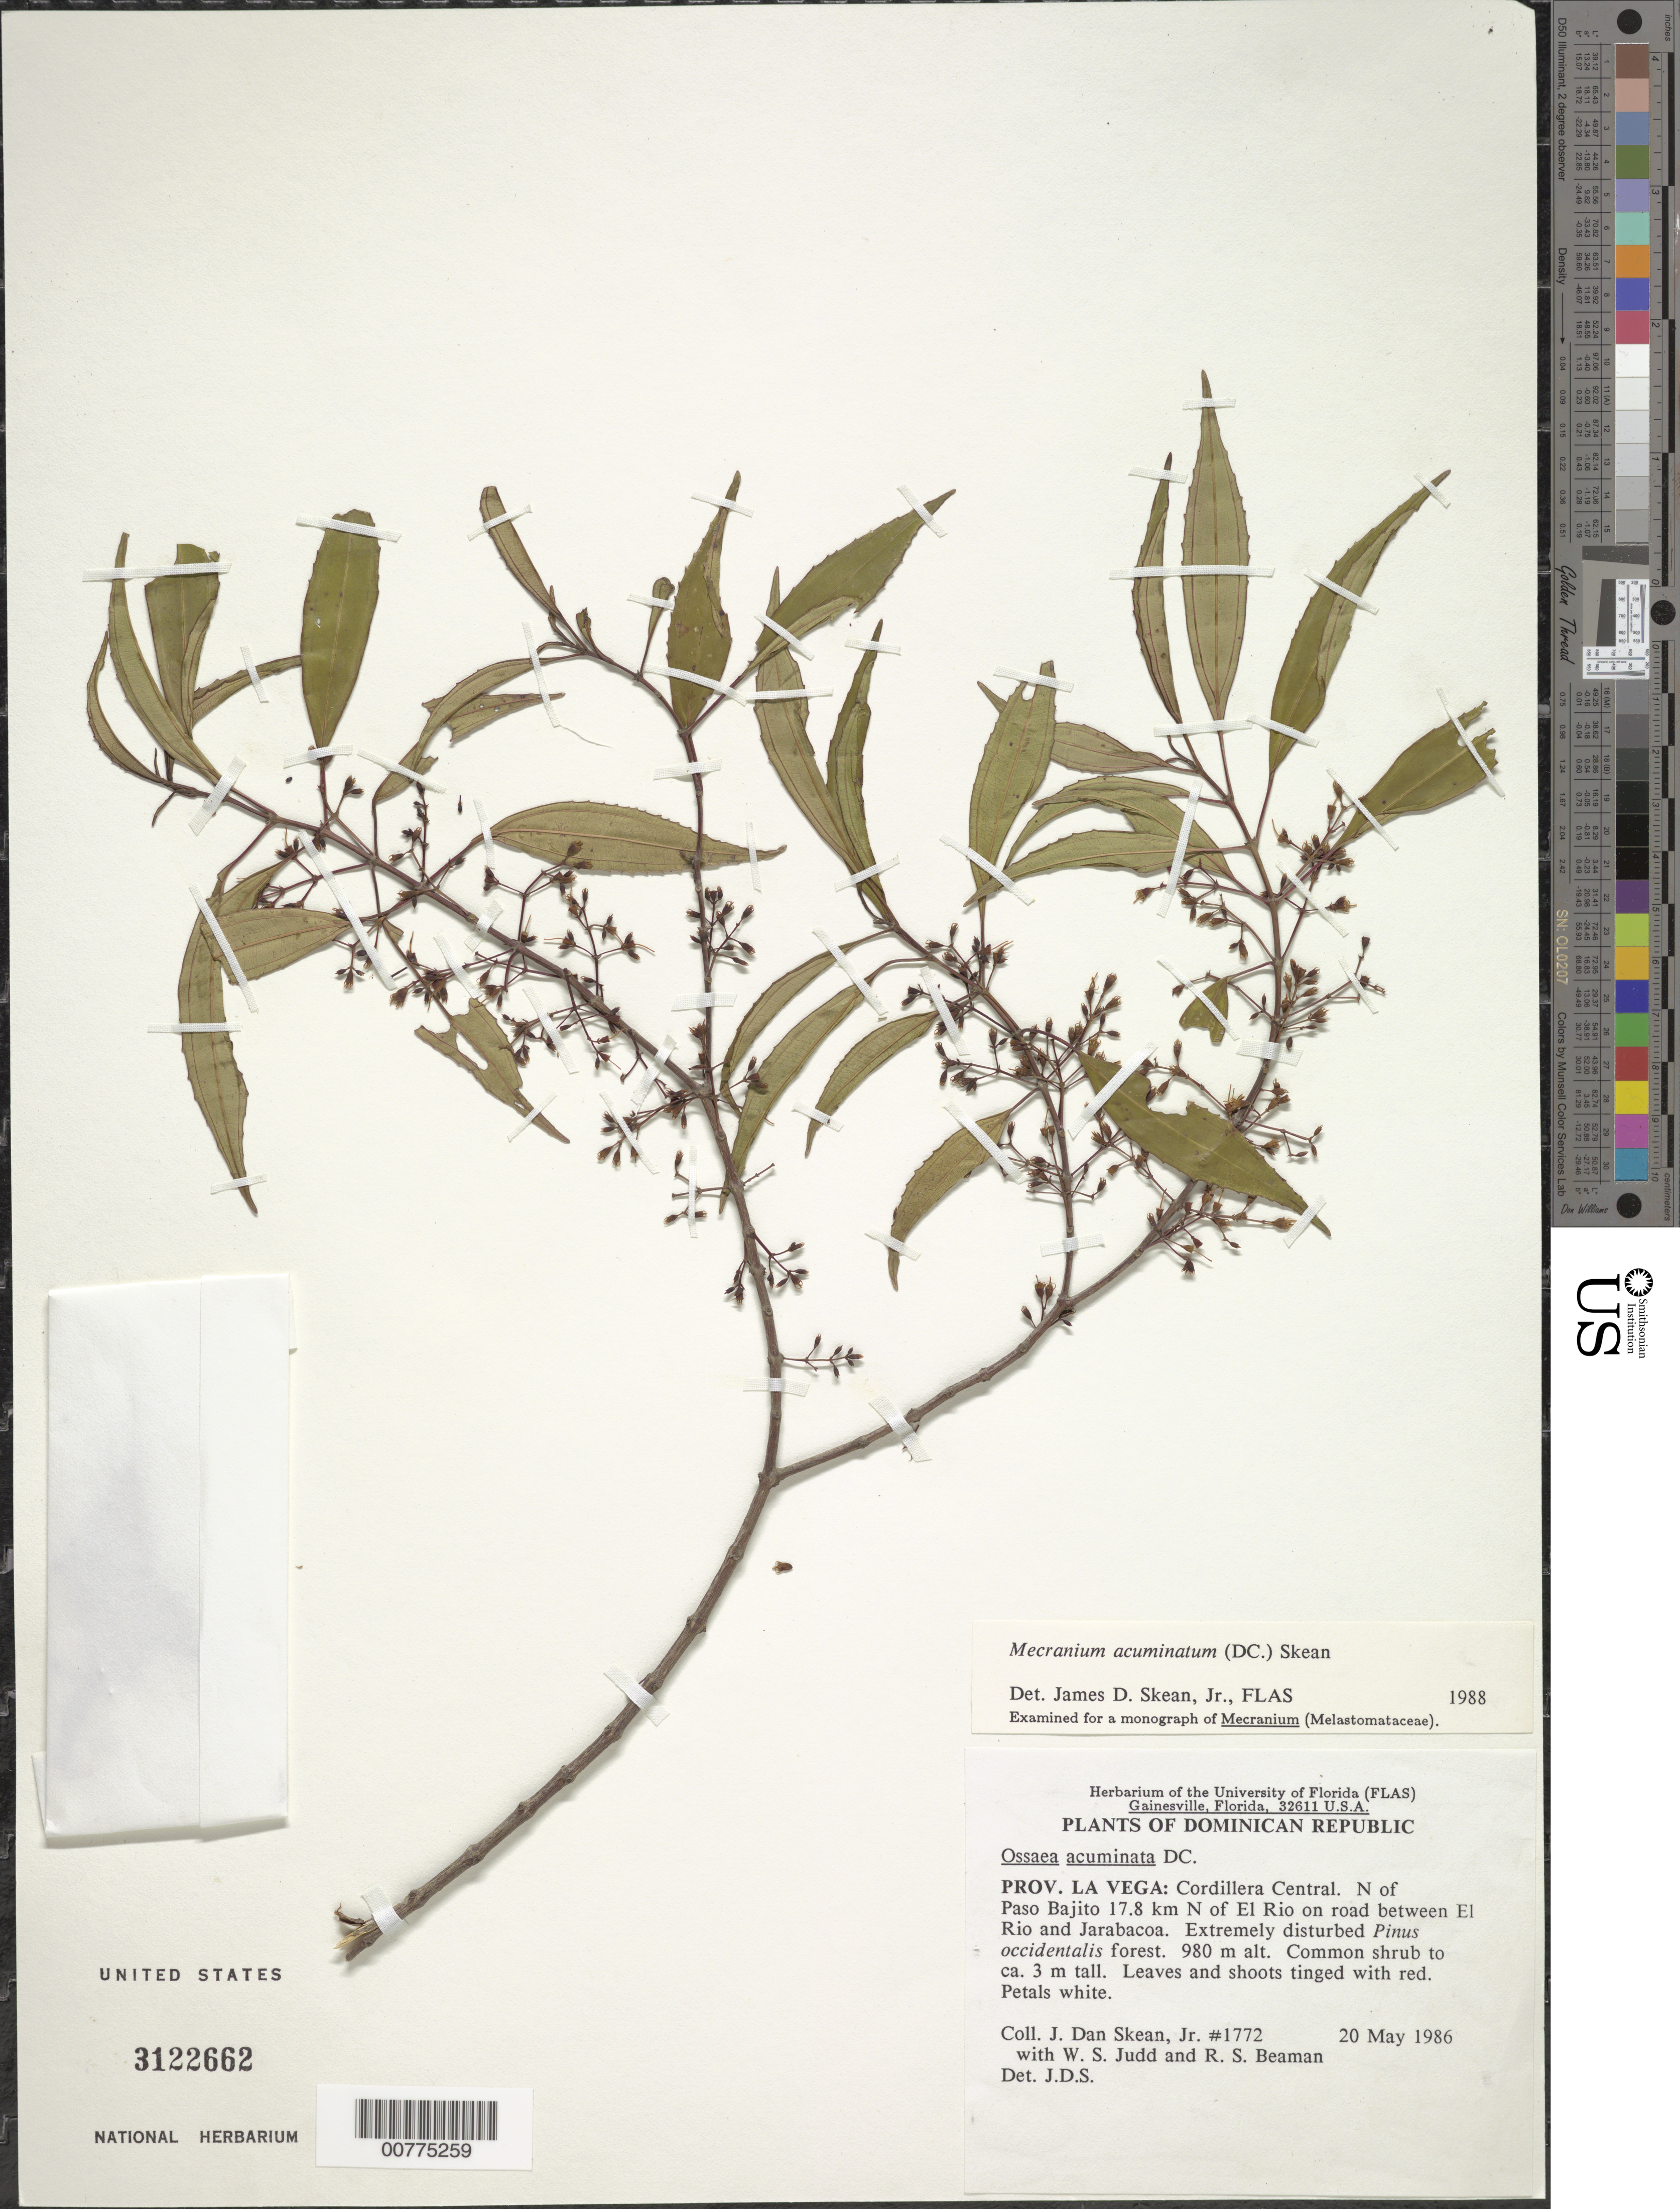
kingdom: Plantae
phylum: Tracheophyta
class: Magnoliopsida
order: Myrtales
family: Melastomataceae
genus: Mecranium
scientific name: Mecranium acuminatum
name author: (DC.) Skean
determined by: Skean, J. D., Jr.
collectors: J. D. Skean, W. S. Judd & R. S. Beaman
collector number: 1772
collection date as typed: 20 May 1986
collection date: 1986-05-20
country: Dominican Republic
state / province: La Vega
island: Hispaniola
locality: Cordillera Central, N of Paso bajito, 17.8 km N of El Rio on road between El Rio and Jarabacoa.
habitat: Extremely disturbed Pinus occidentalis forest.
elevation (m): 980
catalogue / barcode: US 3122662